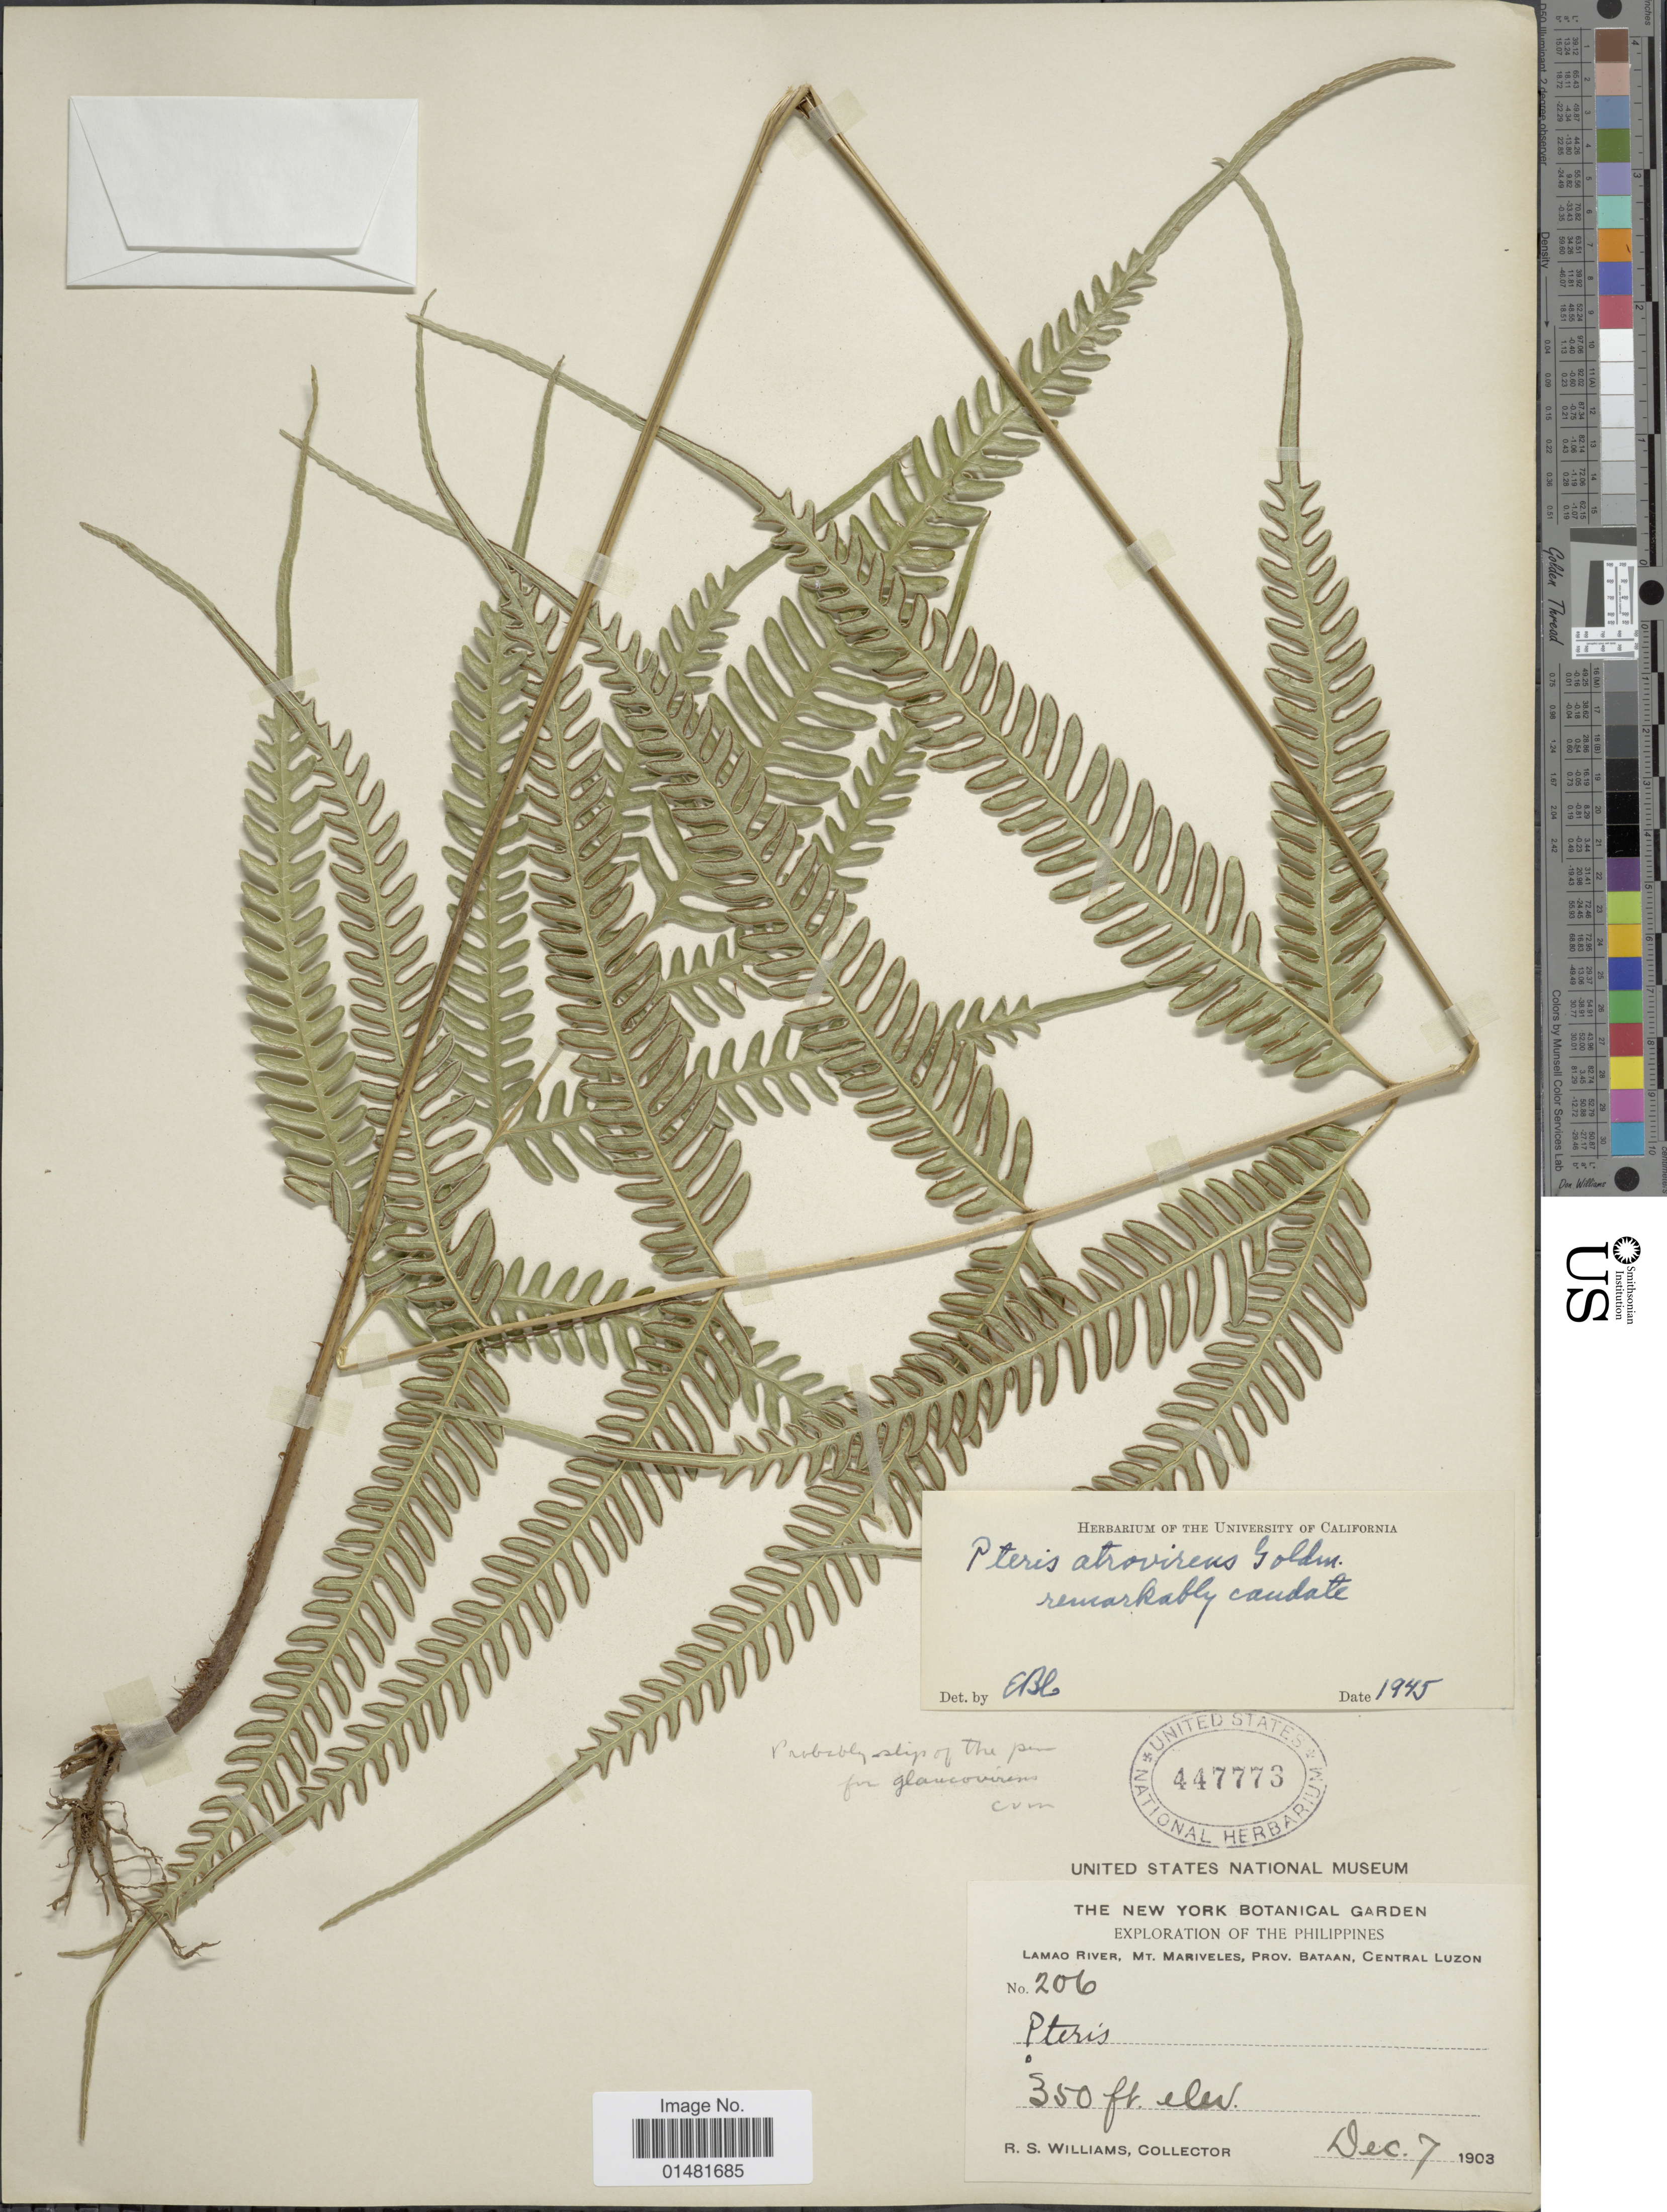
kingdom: Plantae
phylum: Tracheophyta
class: Polypodiopsida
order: Polypodiales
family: Pteridaceae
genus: Pteris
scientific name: Pteris glaucovirens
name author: Goldm.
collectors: R. S. Williams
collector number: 206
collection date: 1903-12-07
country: Philippines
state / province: Central Luzon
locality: Lamao River, Mt. Mariveles, Prov. Bataan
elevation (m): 107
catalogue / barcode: US 447773